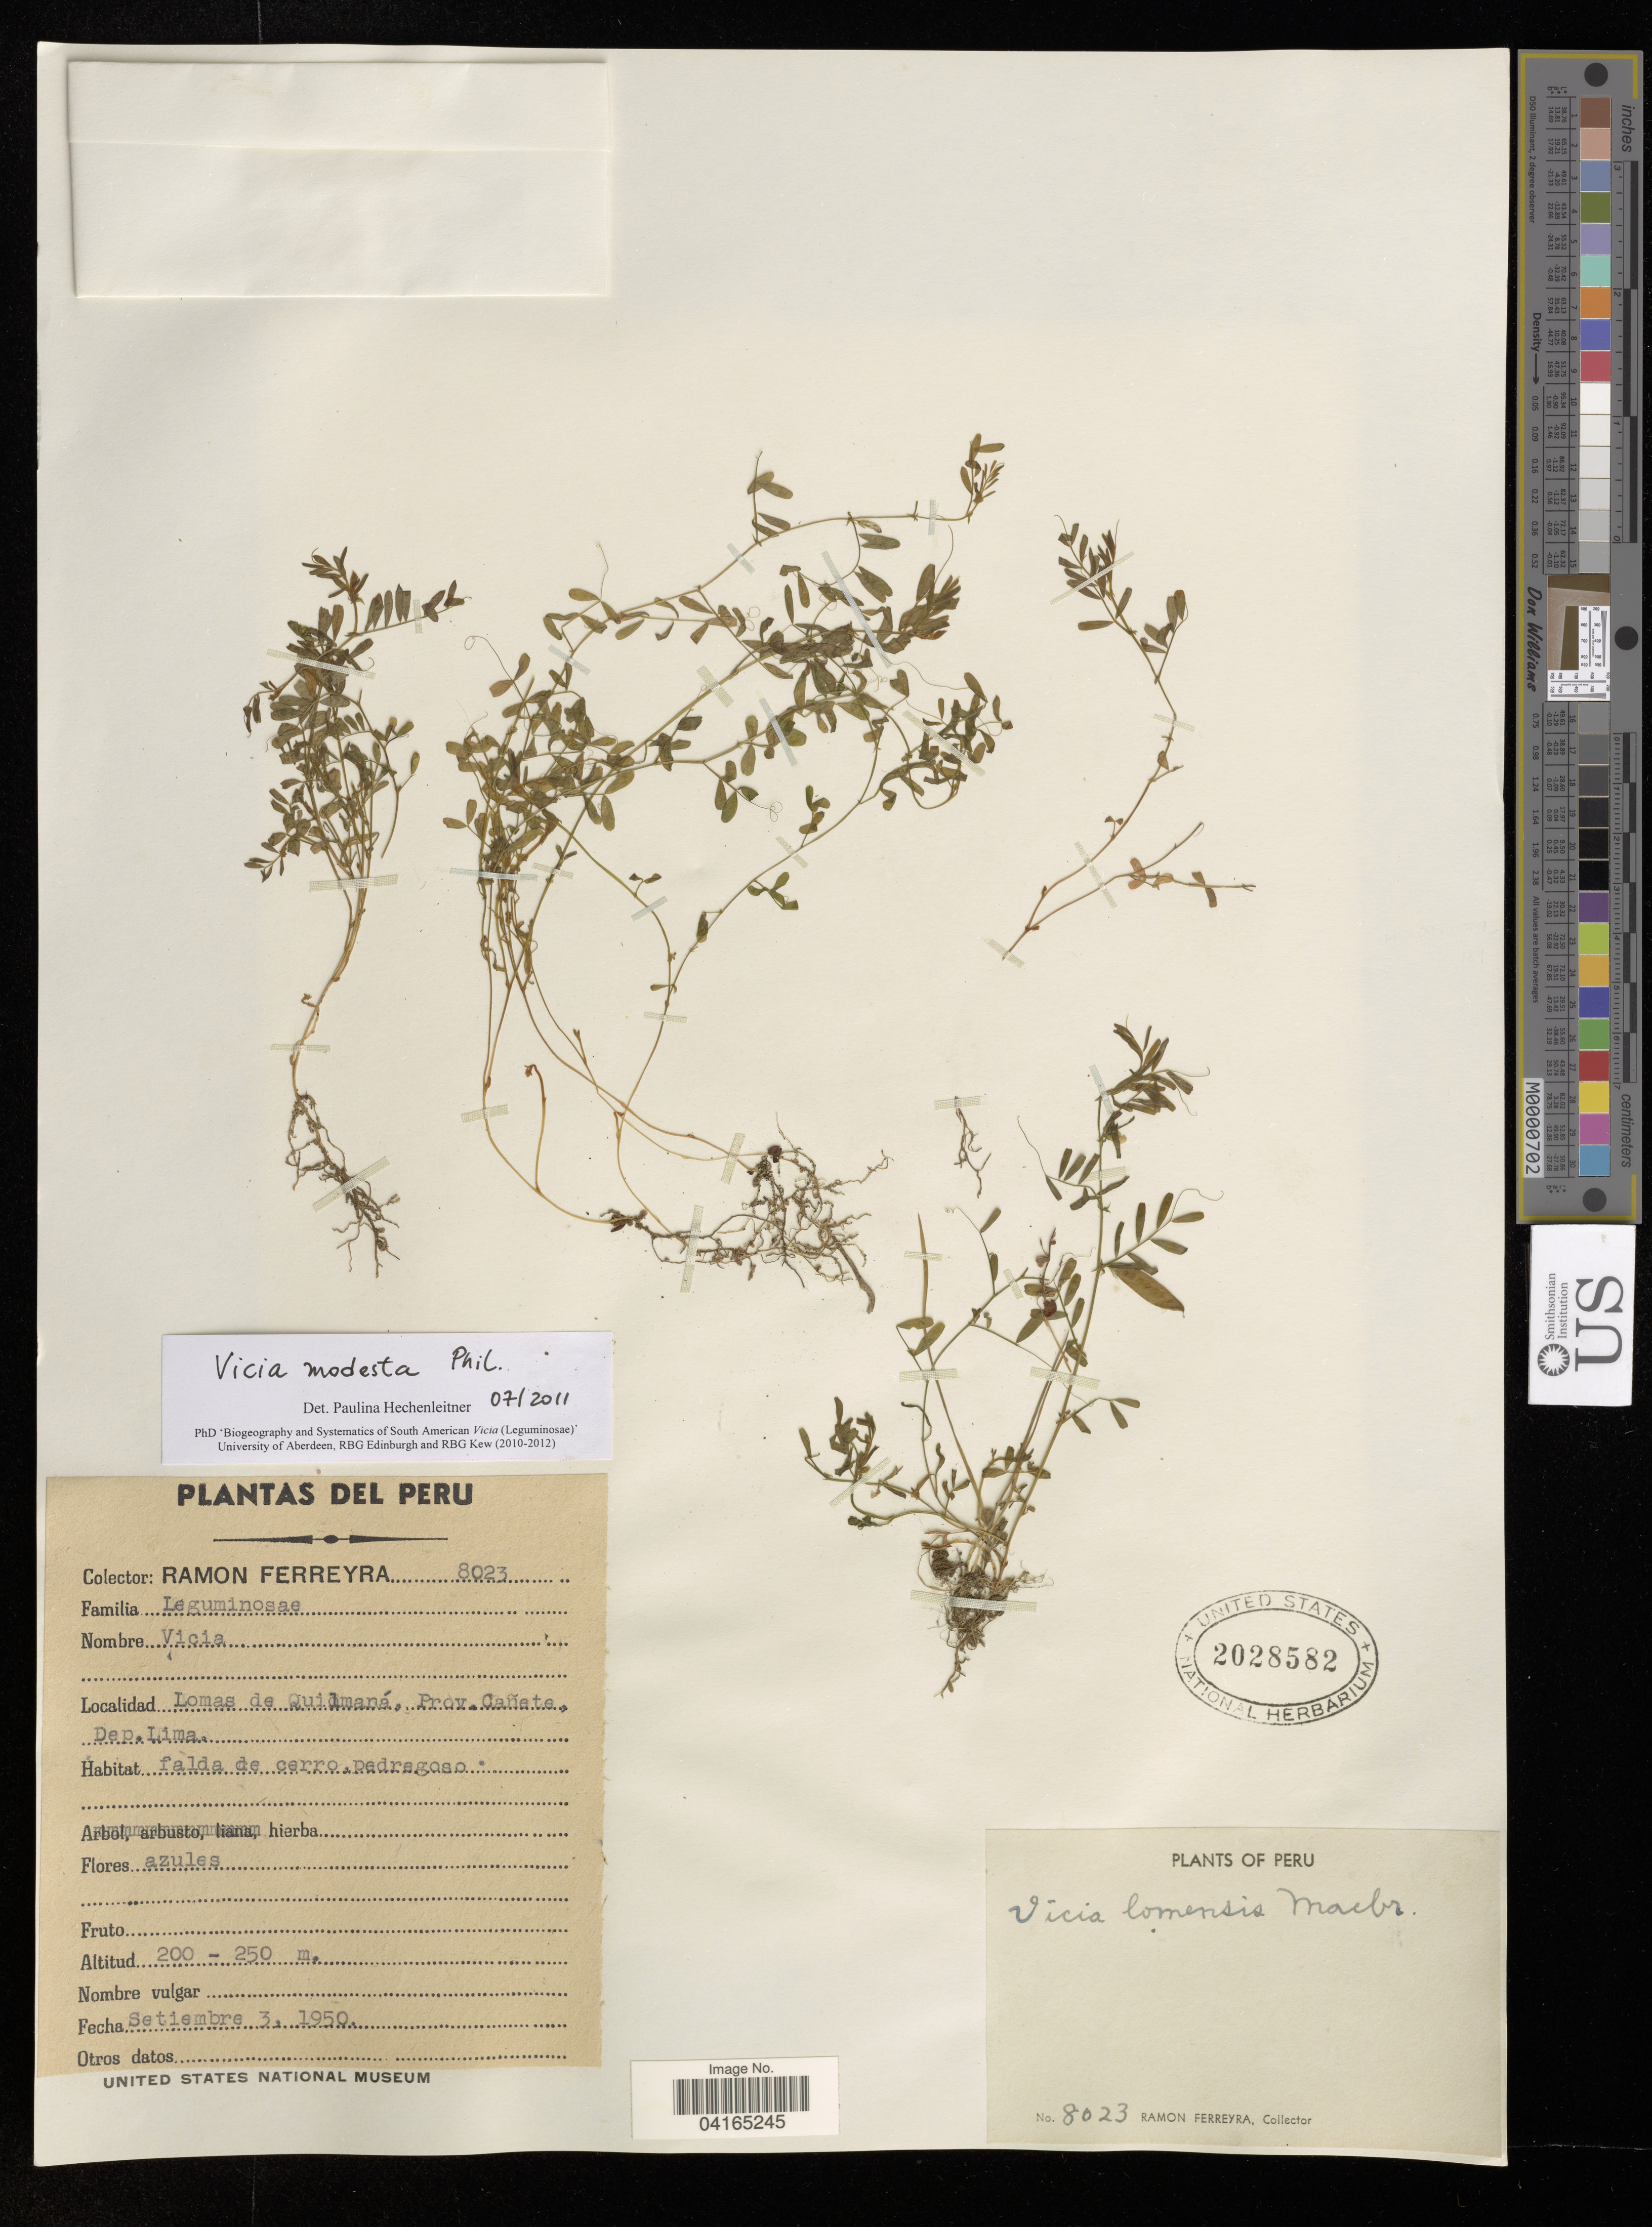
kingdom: Plantae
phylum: Tracheophyta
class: Magnoliopsida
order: Fabales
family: Fabaceae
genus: Vicia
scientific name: Vicia modesta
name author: Phil.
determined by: Hechenleitner, Paulina, RBG Edinburgh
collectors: R. A. Ferreyra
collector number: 8023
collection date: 1950-09-03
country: Peru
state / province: Lima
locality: Lomas de Quilmaná, Prov. Cañete, Dep. Lima.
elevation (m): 200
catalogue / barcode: US 2028582